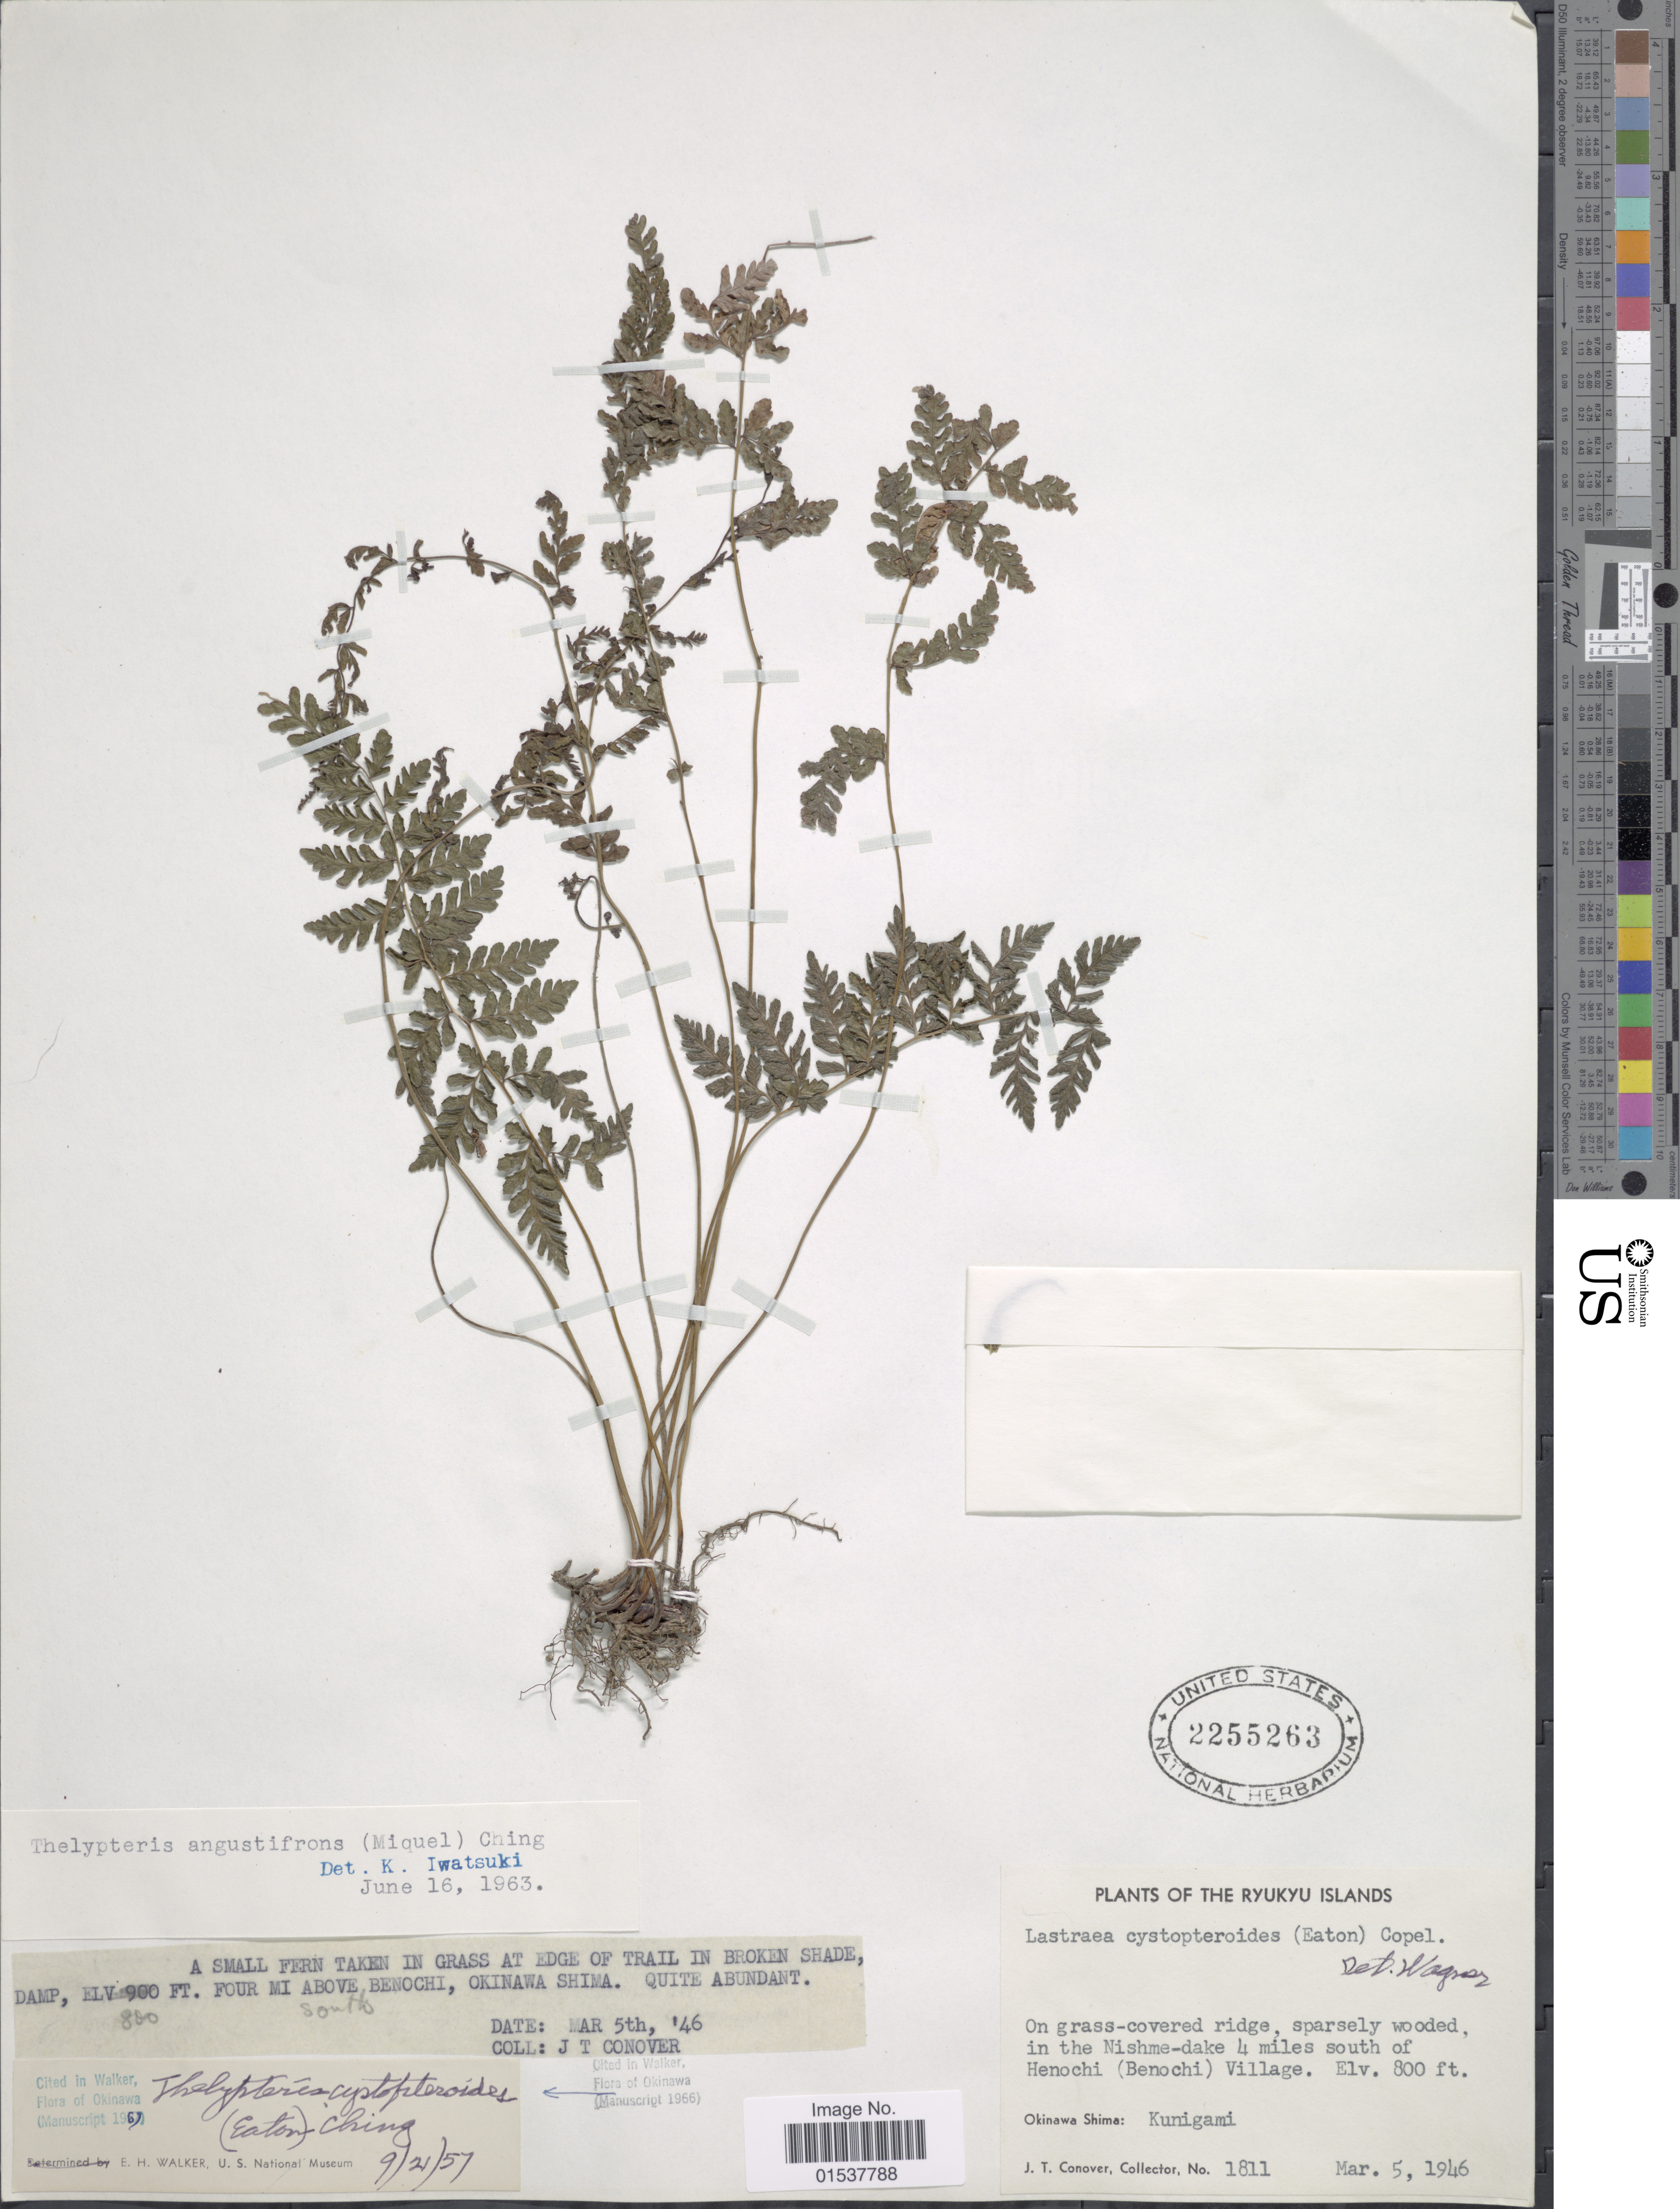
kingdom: Plantae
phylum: Tracheophyta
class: Polypodiopsida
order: Polypodiales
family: Thelypteridaceae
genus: Parathelypteris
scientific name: Parathelypteris cystoperoides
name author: (D.C. Eaton) Ching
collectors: J. T. Conover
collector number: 1811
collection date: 1946-03-05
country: Japan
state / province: Okinawa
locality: Ryukyu Islands, in the Nishme-dake 4 miles south of Henochi (Benochi) Village, Okinawa Shima: Kunigami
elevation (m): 244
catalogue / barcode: US 2255263